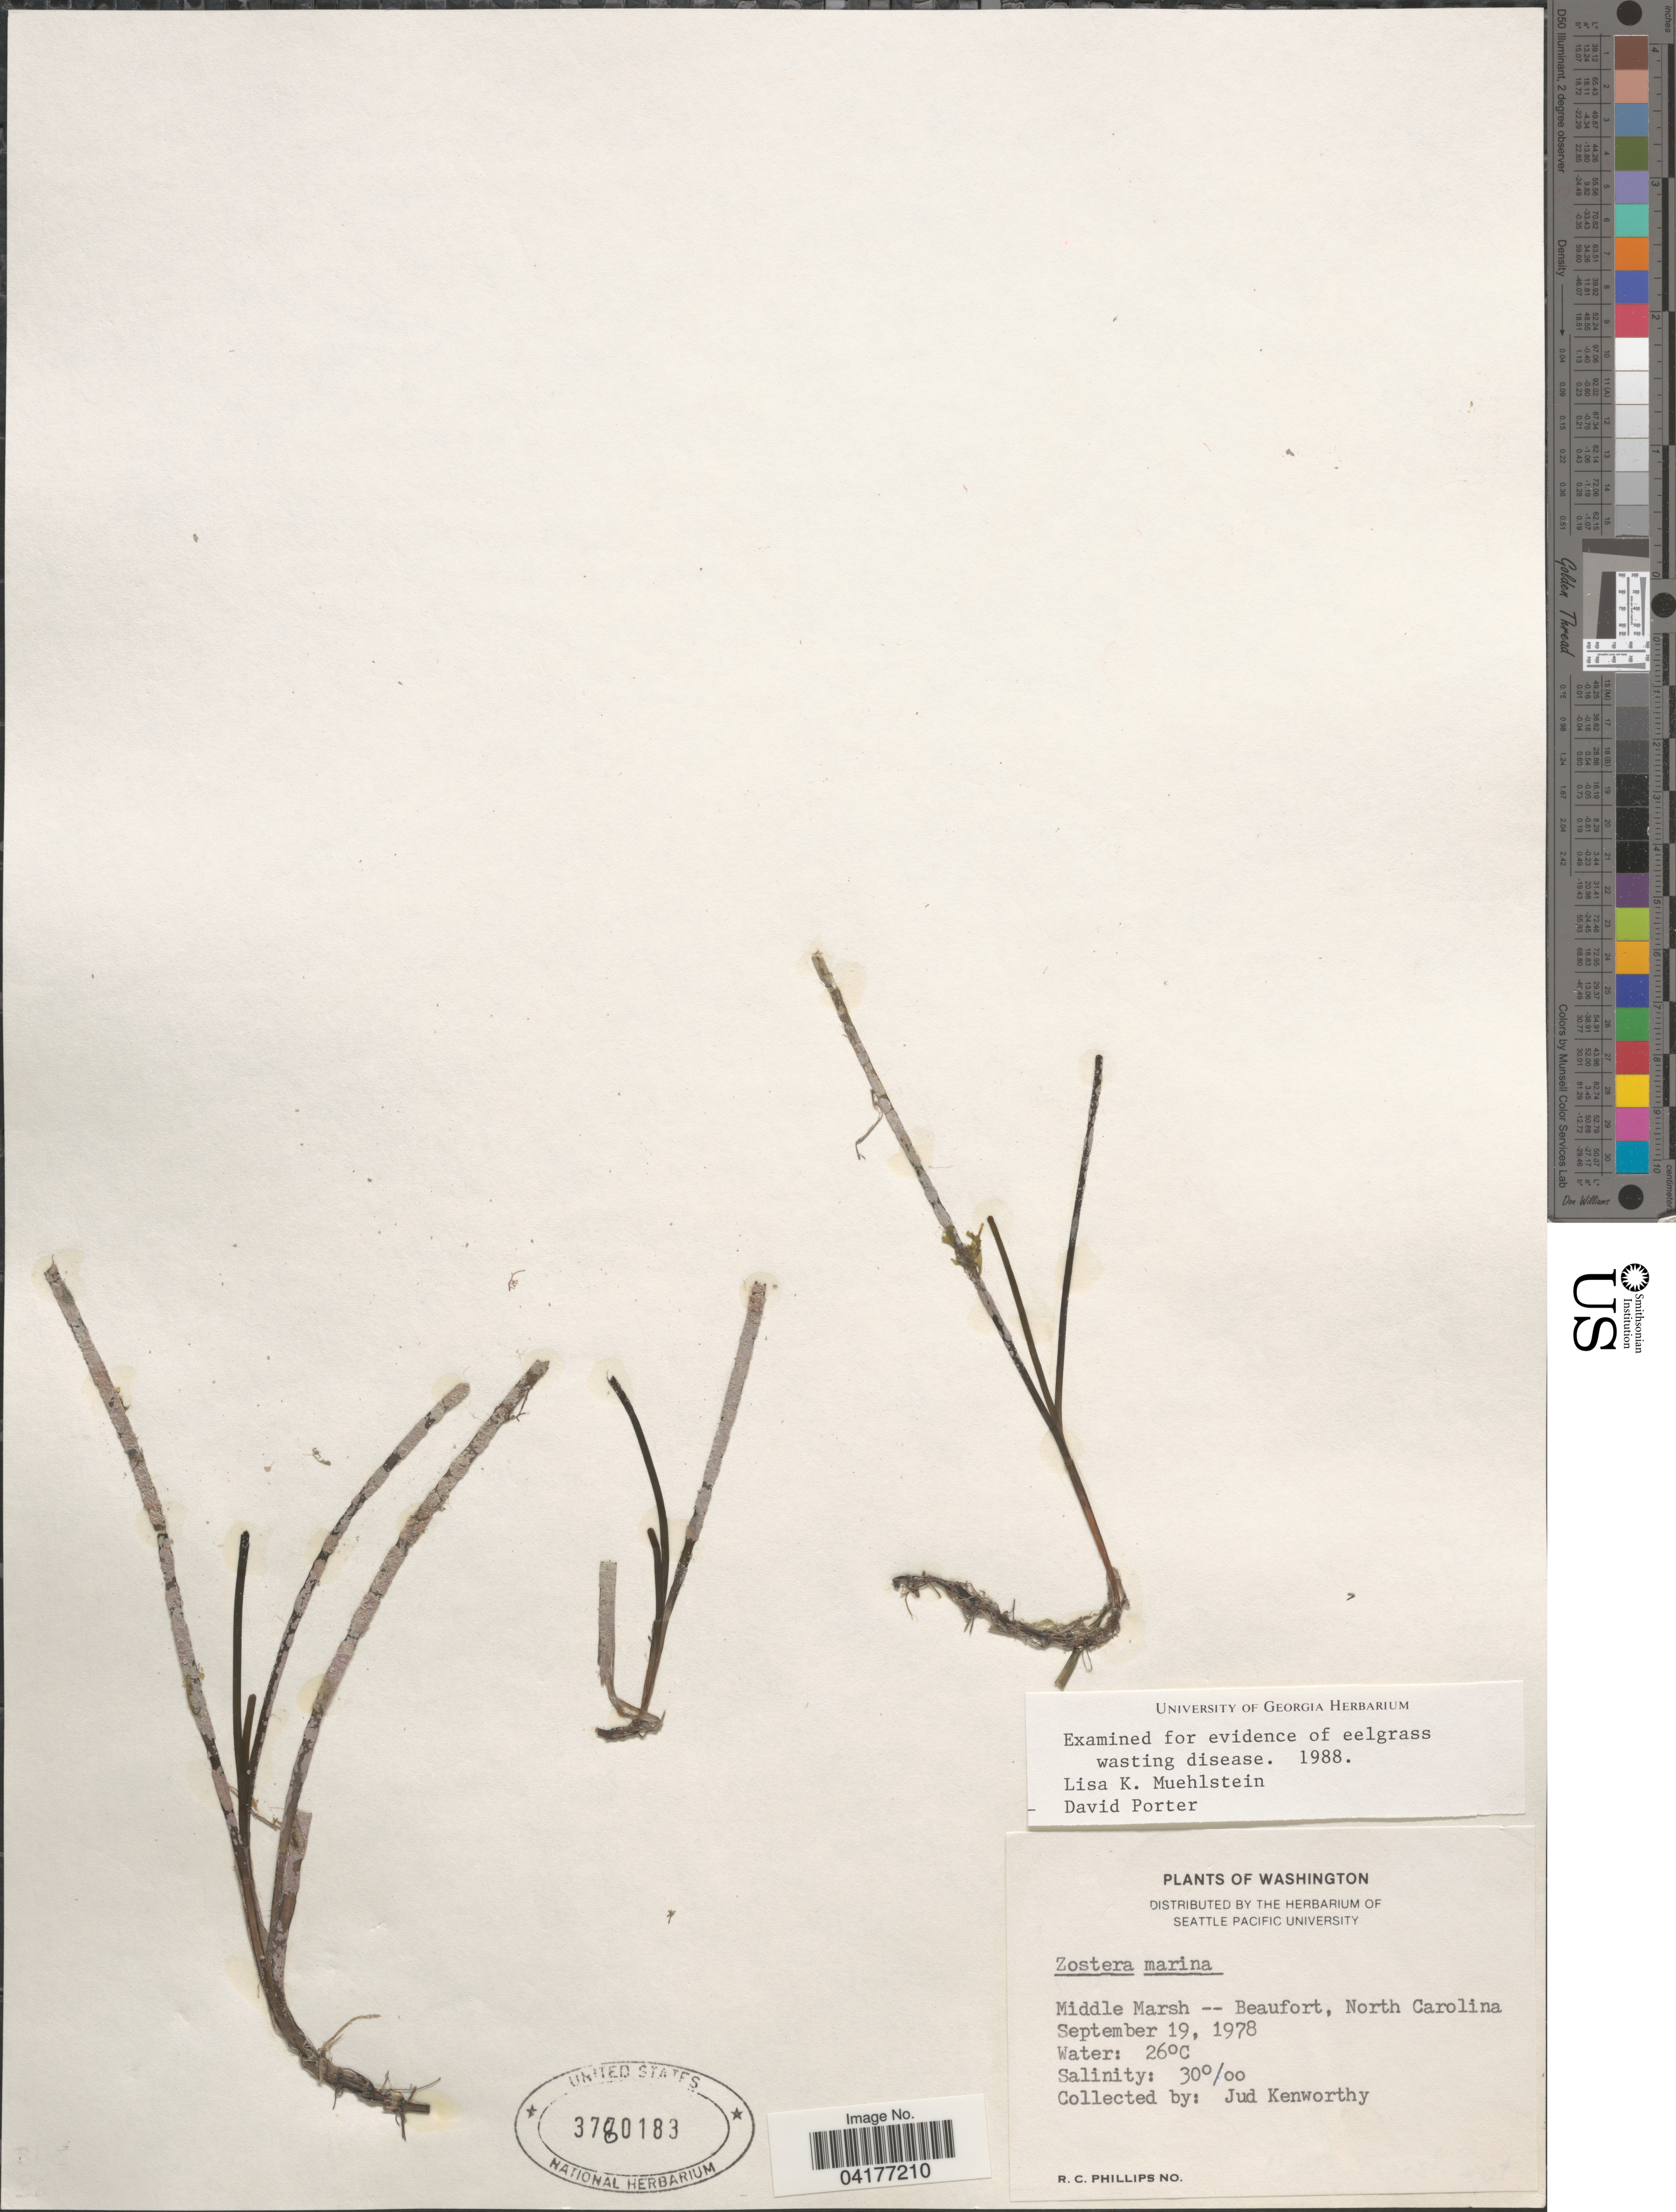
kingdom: Plantae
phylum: Tracheophyta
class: Liliopsida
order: Alismatales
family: Zosteraceae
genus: Zostera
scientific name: Zostera marina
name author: L.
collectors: J. Kenworthy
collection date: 1978-09-19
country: United States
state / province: North Carolina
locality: Middle Marsh -- Beaufort.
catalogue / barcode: US 3780183